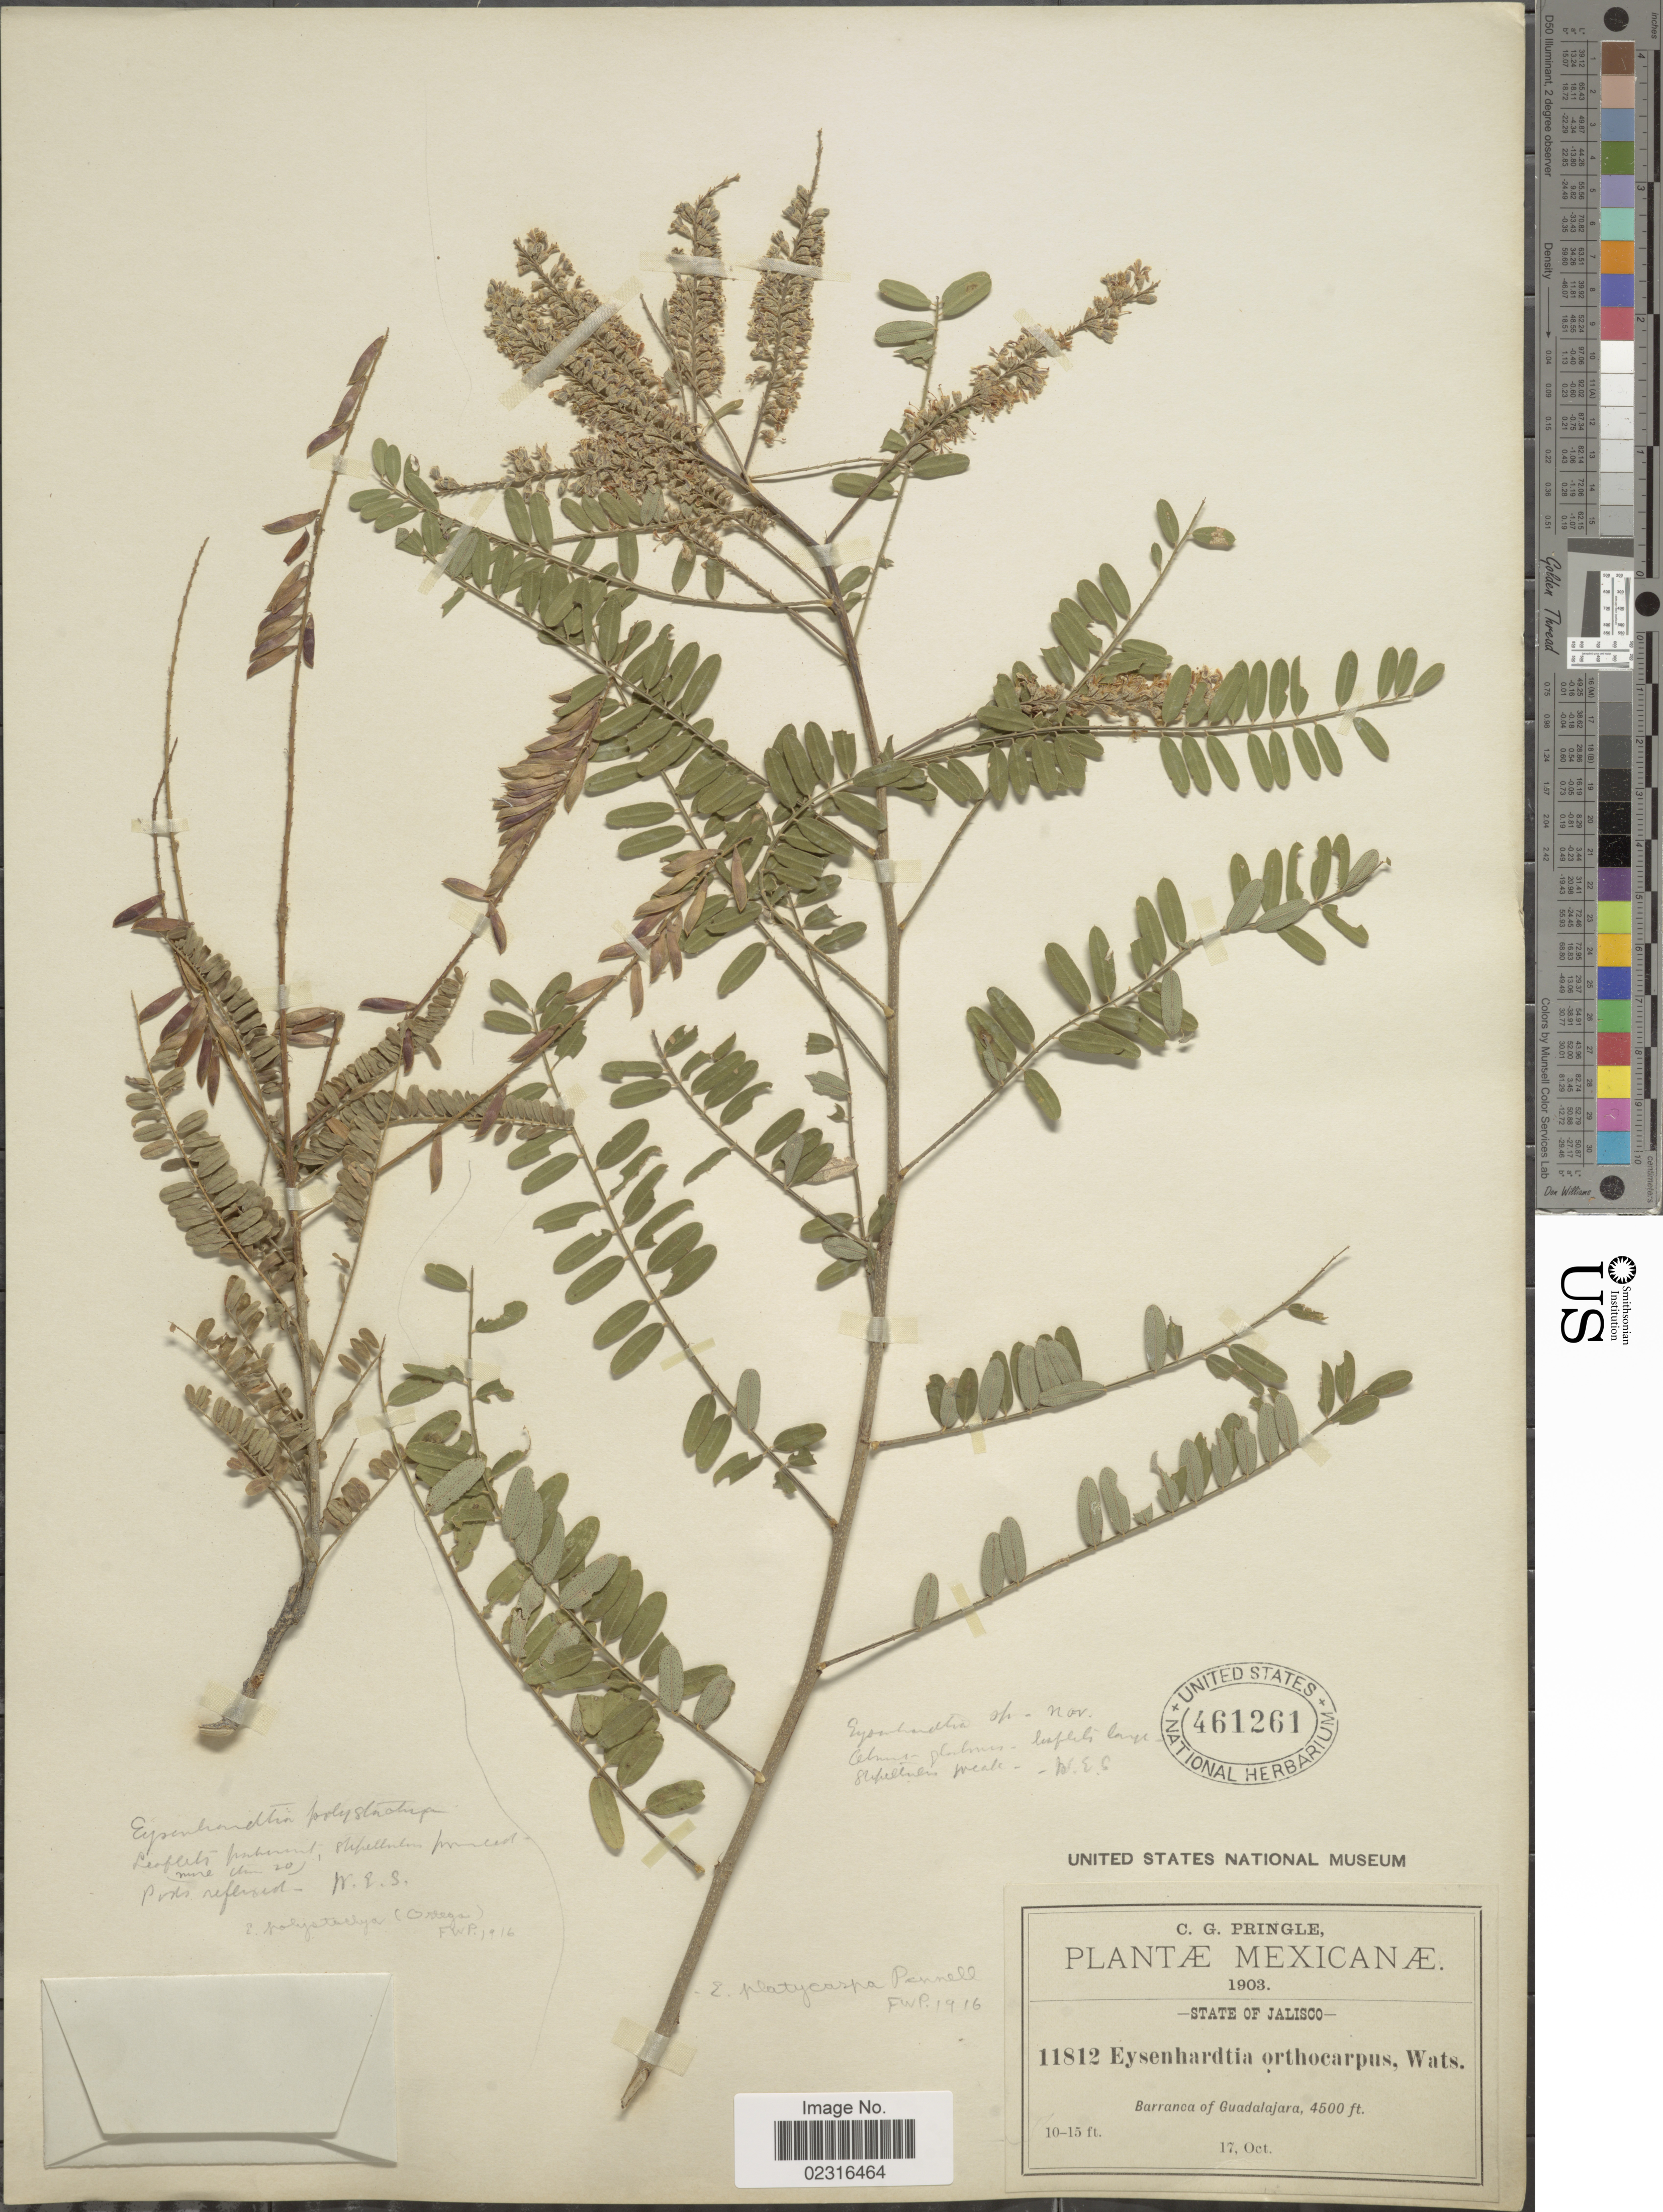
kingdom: Plantae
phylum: Tracheophyta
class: Magnoliopsida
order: Fabales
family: Fabaceae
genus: Eysenhardtia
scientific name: Eysenhardtia platycarpa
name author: Pennell & Saff.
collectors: C. G. Pringle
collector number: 11812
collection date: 1903-10-17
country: Mexico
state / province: Jalisco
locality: Barranca of Guadalajara.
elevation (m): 1372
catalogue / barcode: US 461261